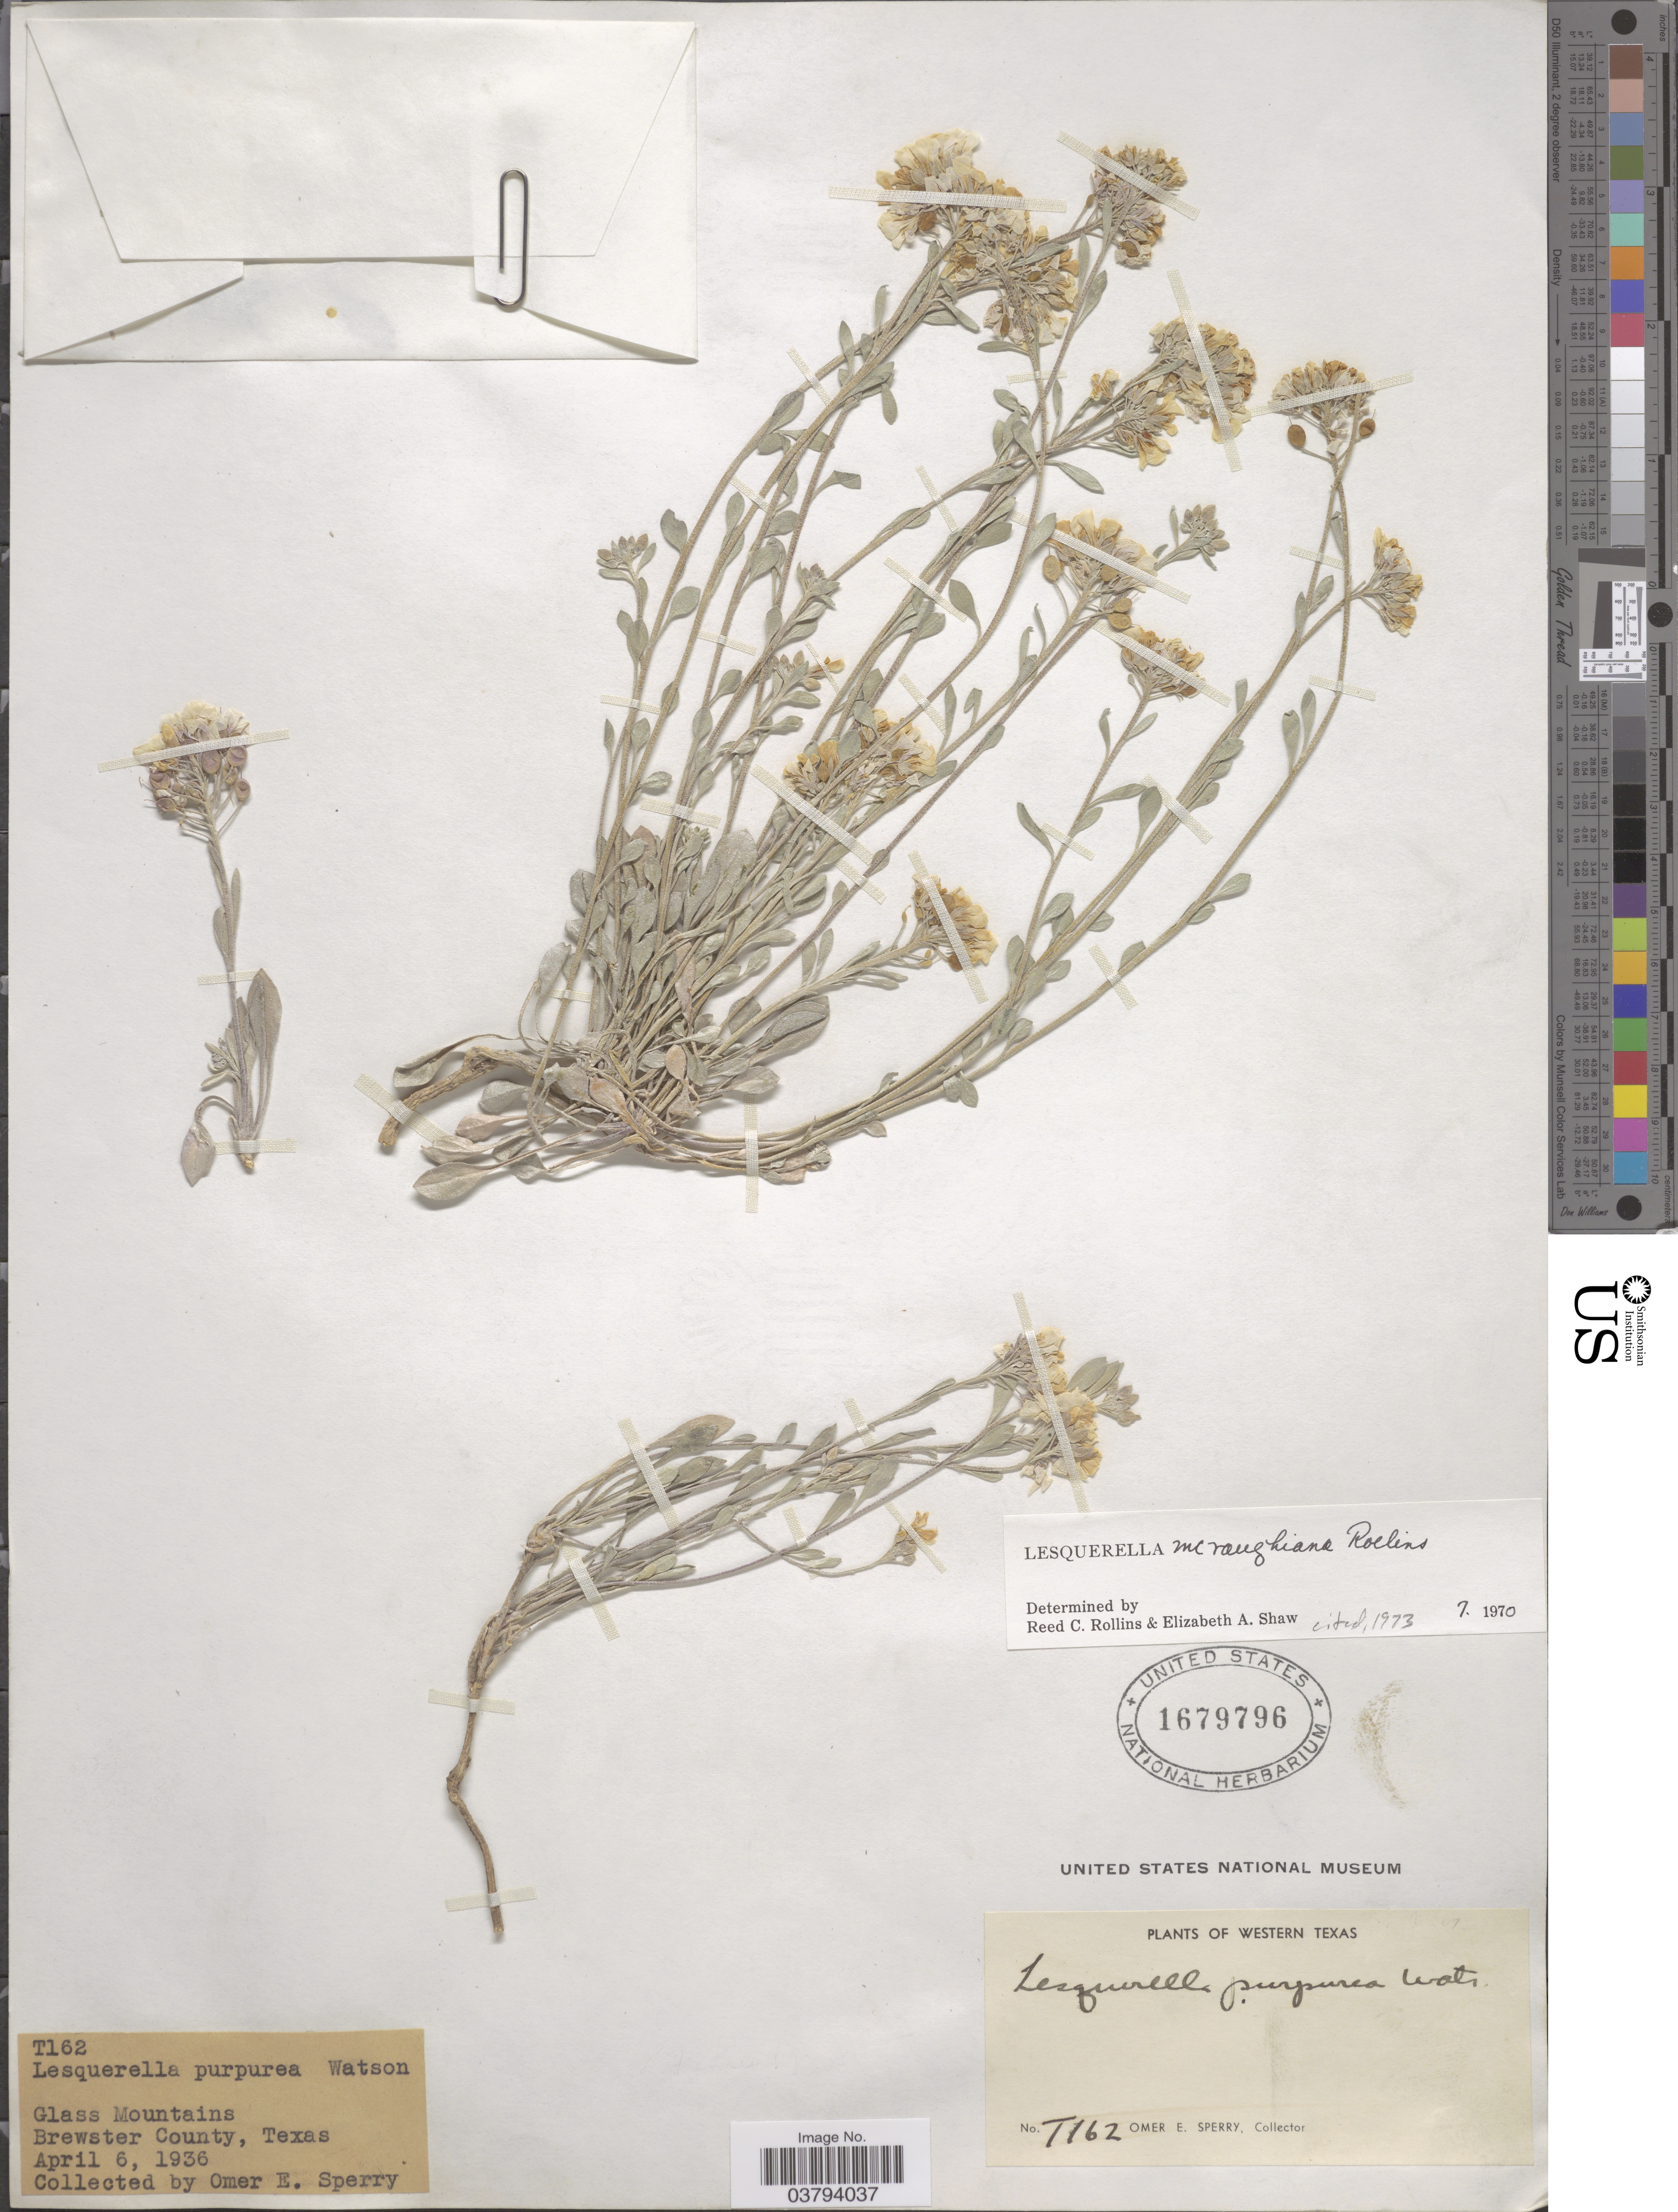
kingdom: Plantae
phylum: Tracheophyta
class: Magnoliopsida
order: Brassicales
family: Brassicaceae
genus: Lesquerella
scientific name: Lesquerella mcvaughiana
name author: Rollins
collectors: O. E. Sperry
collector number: T162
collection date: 1936-04-06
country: United States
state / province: Texas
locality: Glass Mountains. Brewster County. Western Texas.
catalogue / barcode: US 1679796